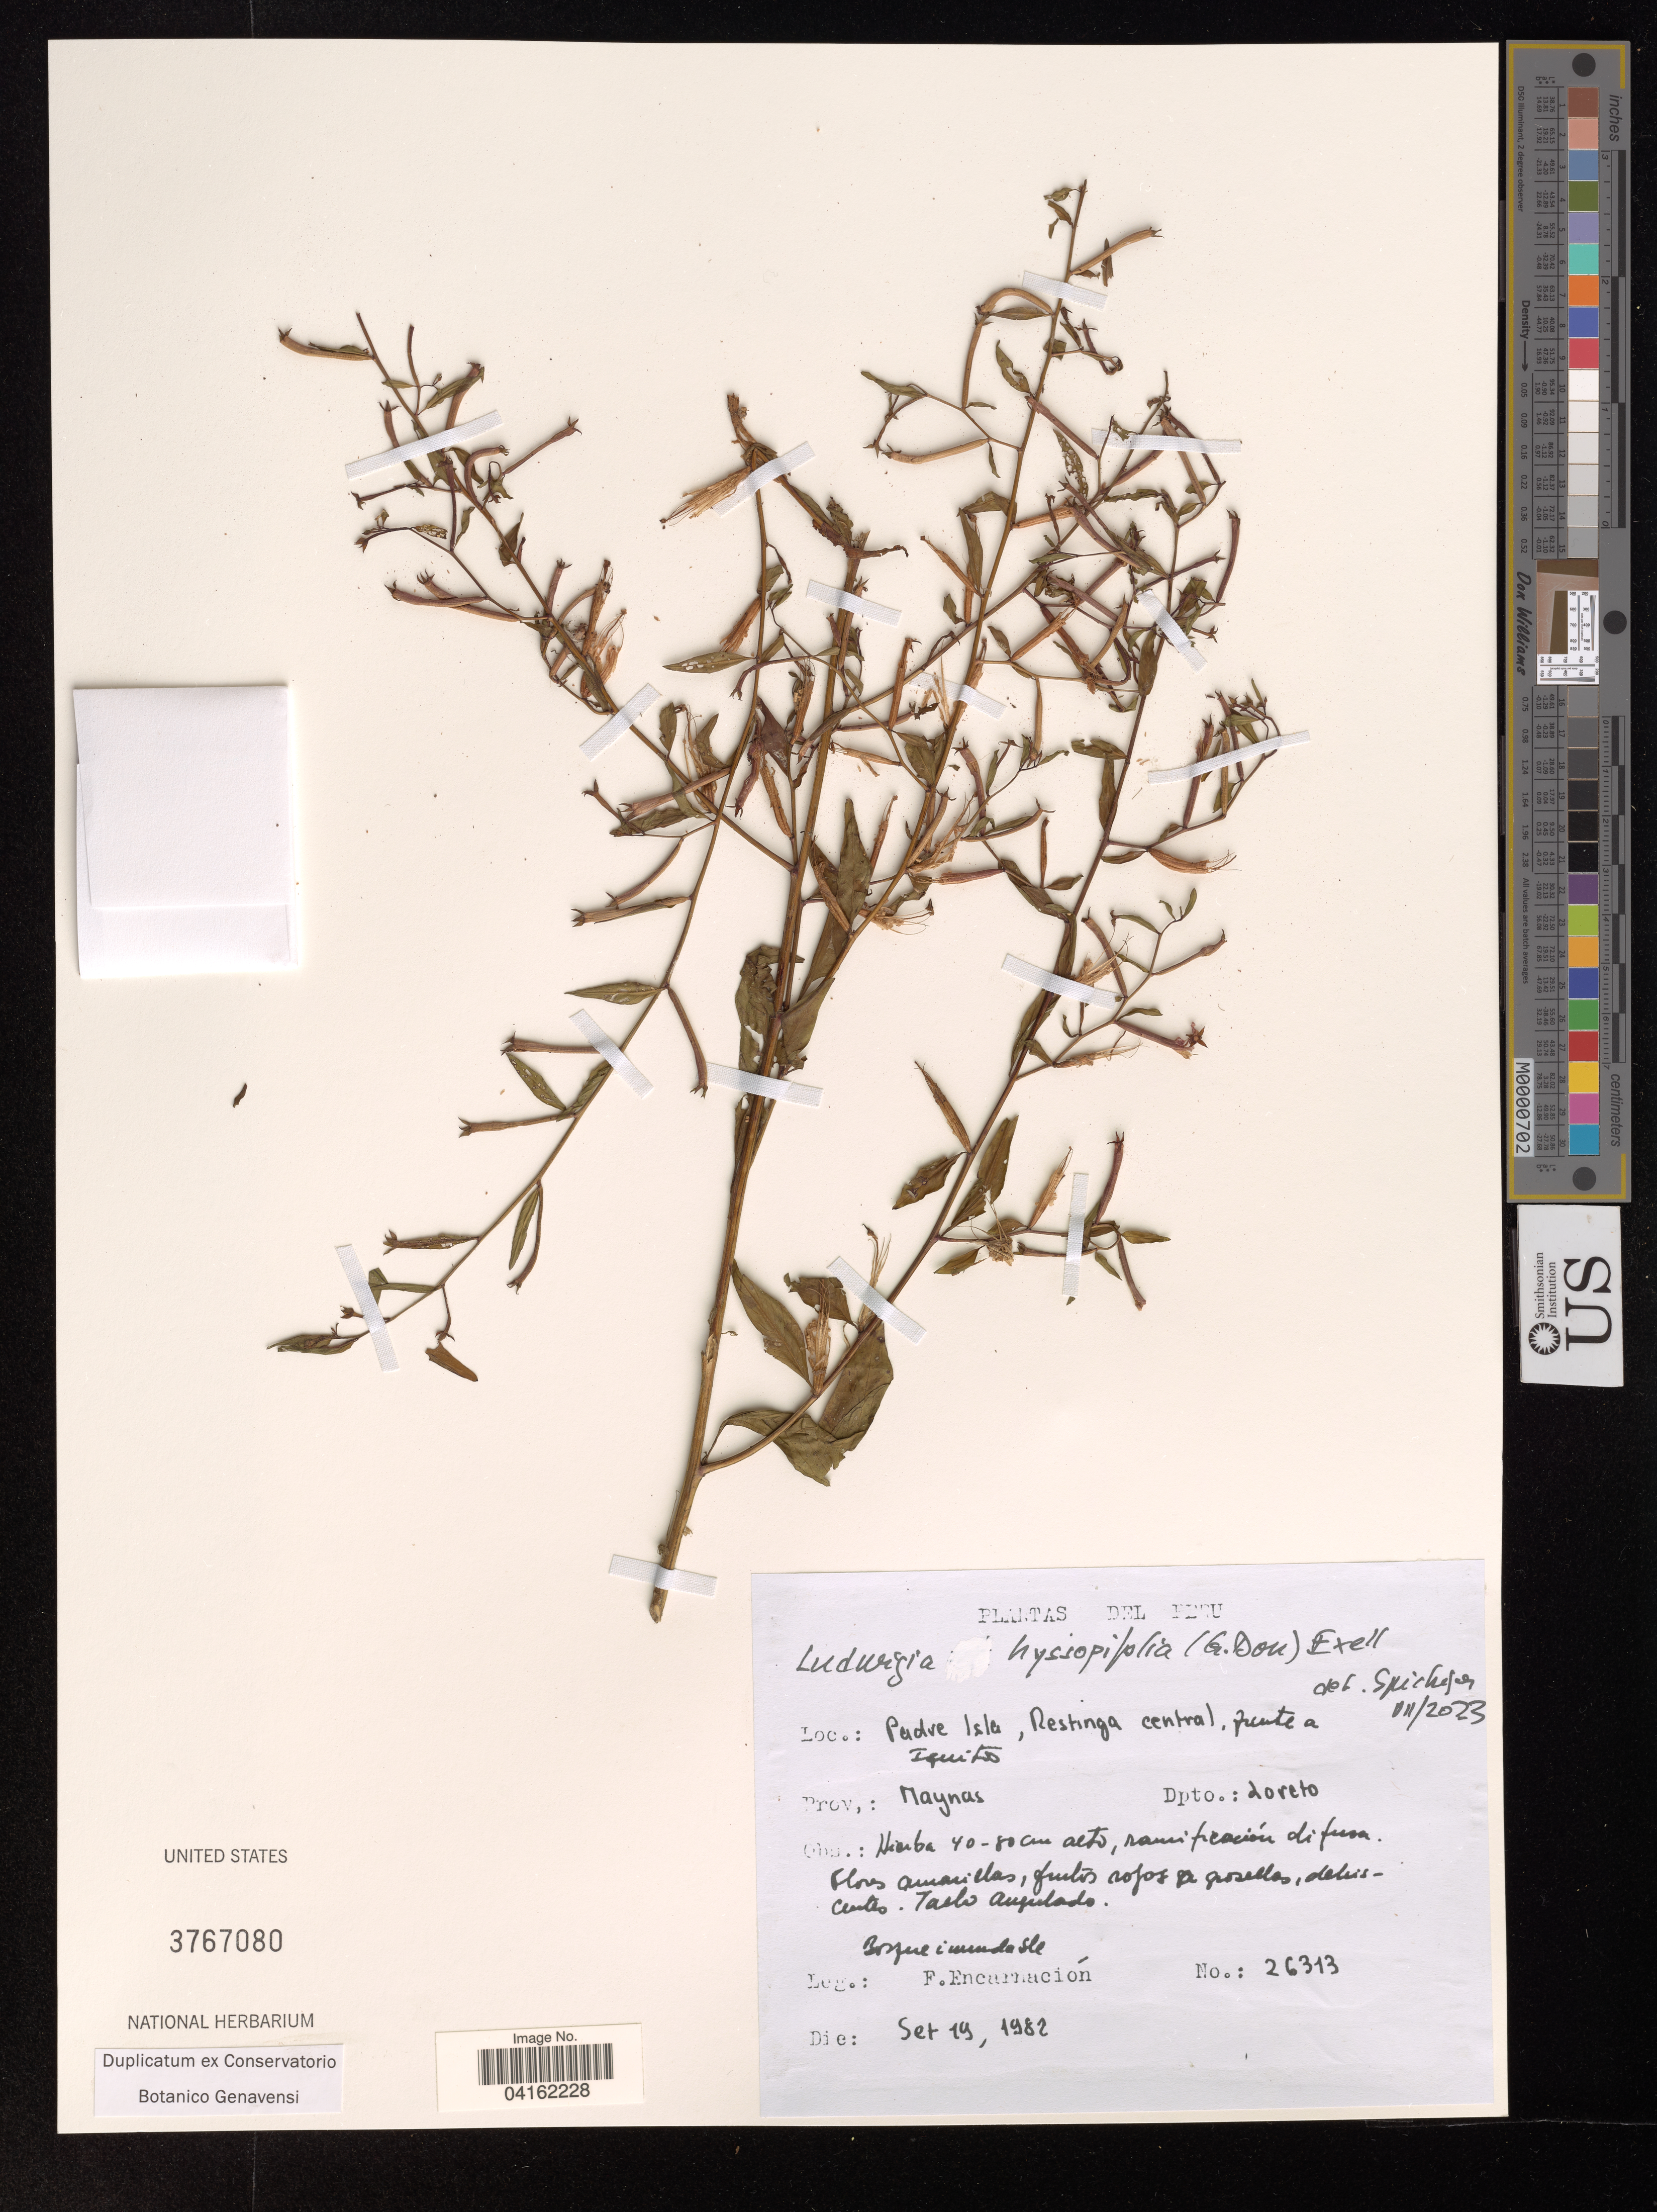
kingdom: Plantae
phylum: Tracheophyta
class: Magnoliopsida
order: Myrtales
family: Onagraceae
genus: Ludwigia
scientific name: Ludwigia hyssopifolia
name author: (G. Don) Exell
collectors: F. Encarnación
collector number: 26313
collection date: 1982-09-19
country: Peru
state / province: Loreto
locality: Padre Isla, Restinga central, fuente a Iquito. Prov.: Maynas. Dpto.: Loreto.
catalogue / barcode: US 3767080